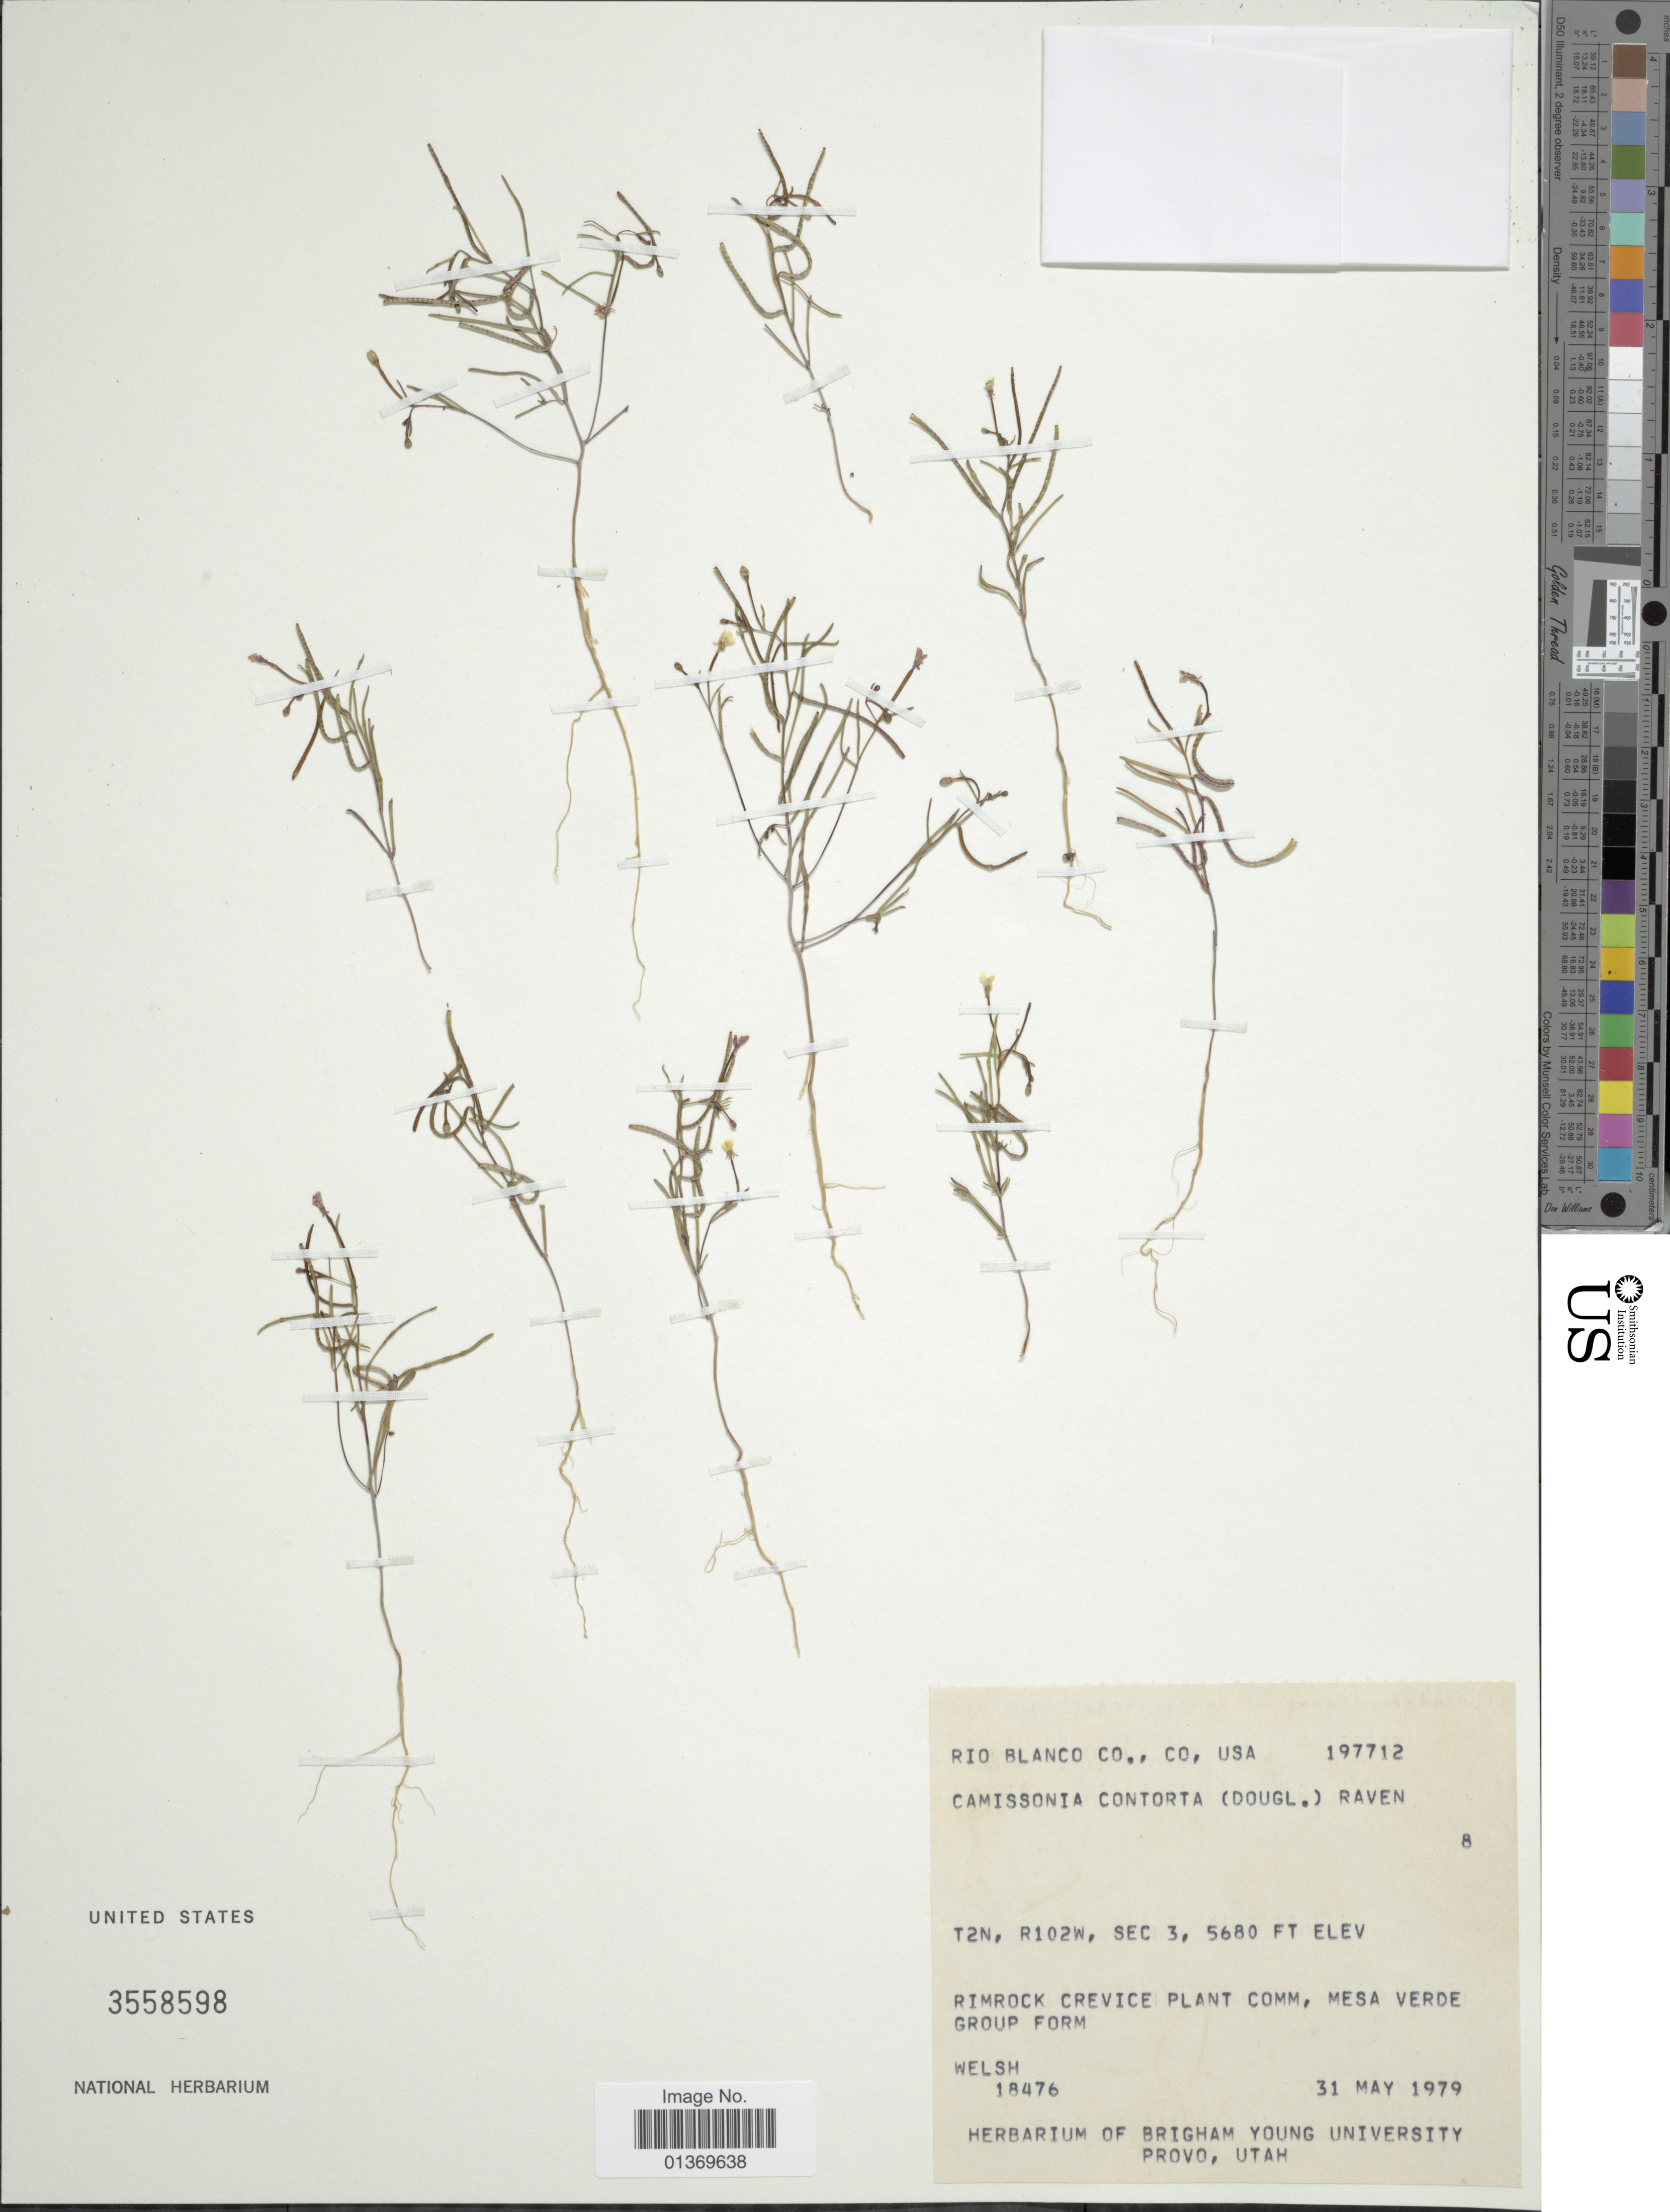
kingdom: Plantae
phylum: Tracheophyta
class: Magnoliopsida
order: Myrtales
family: Onagraceae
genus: Camissonia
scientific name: Camissonia contorta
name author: (Douglas) Kearney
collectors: Welsh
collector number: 18476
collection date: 1979-05-31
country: United States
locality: Rio Blanco Co., T2N, R102W, Sec 3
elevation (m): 1731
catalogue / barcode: US 3558598